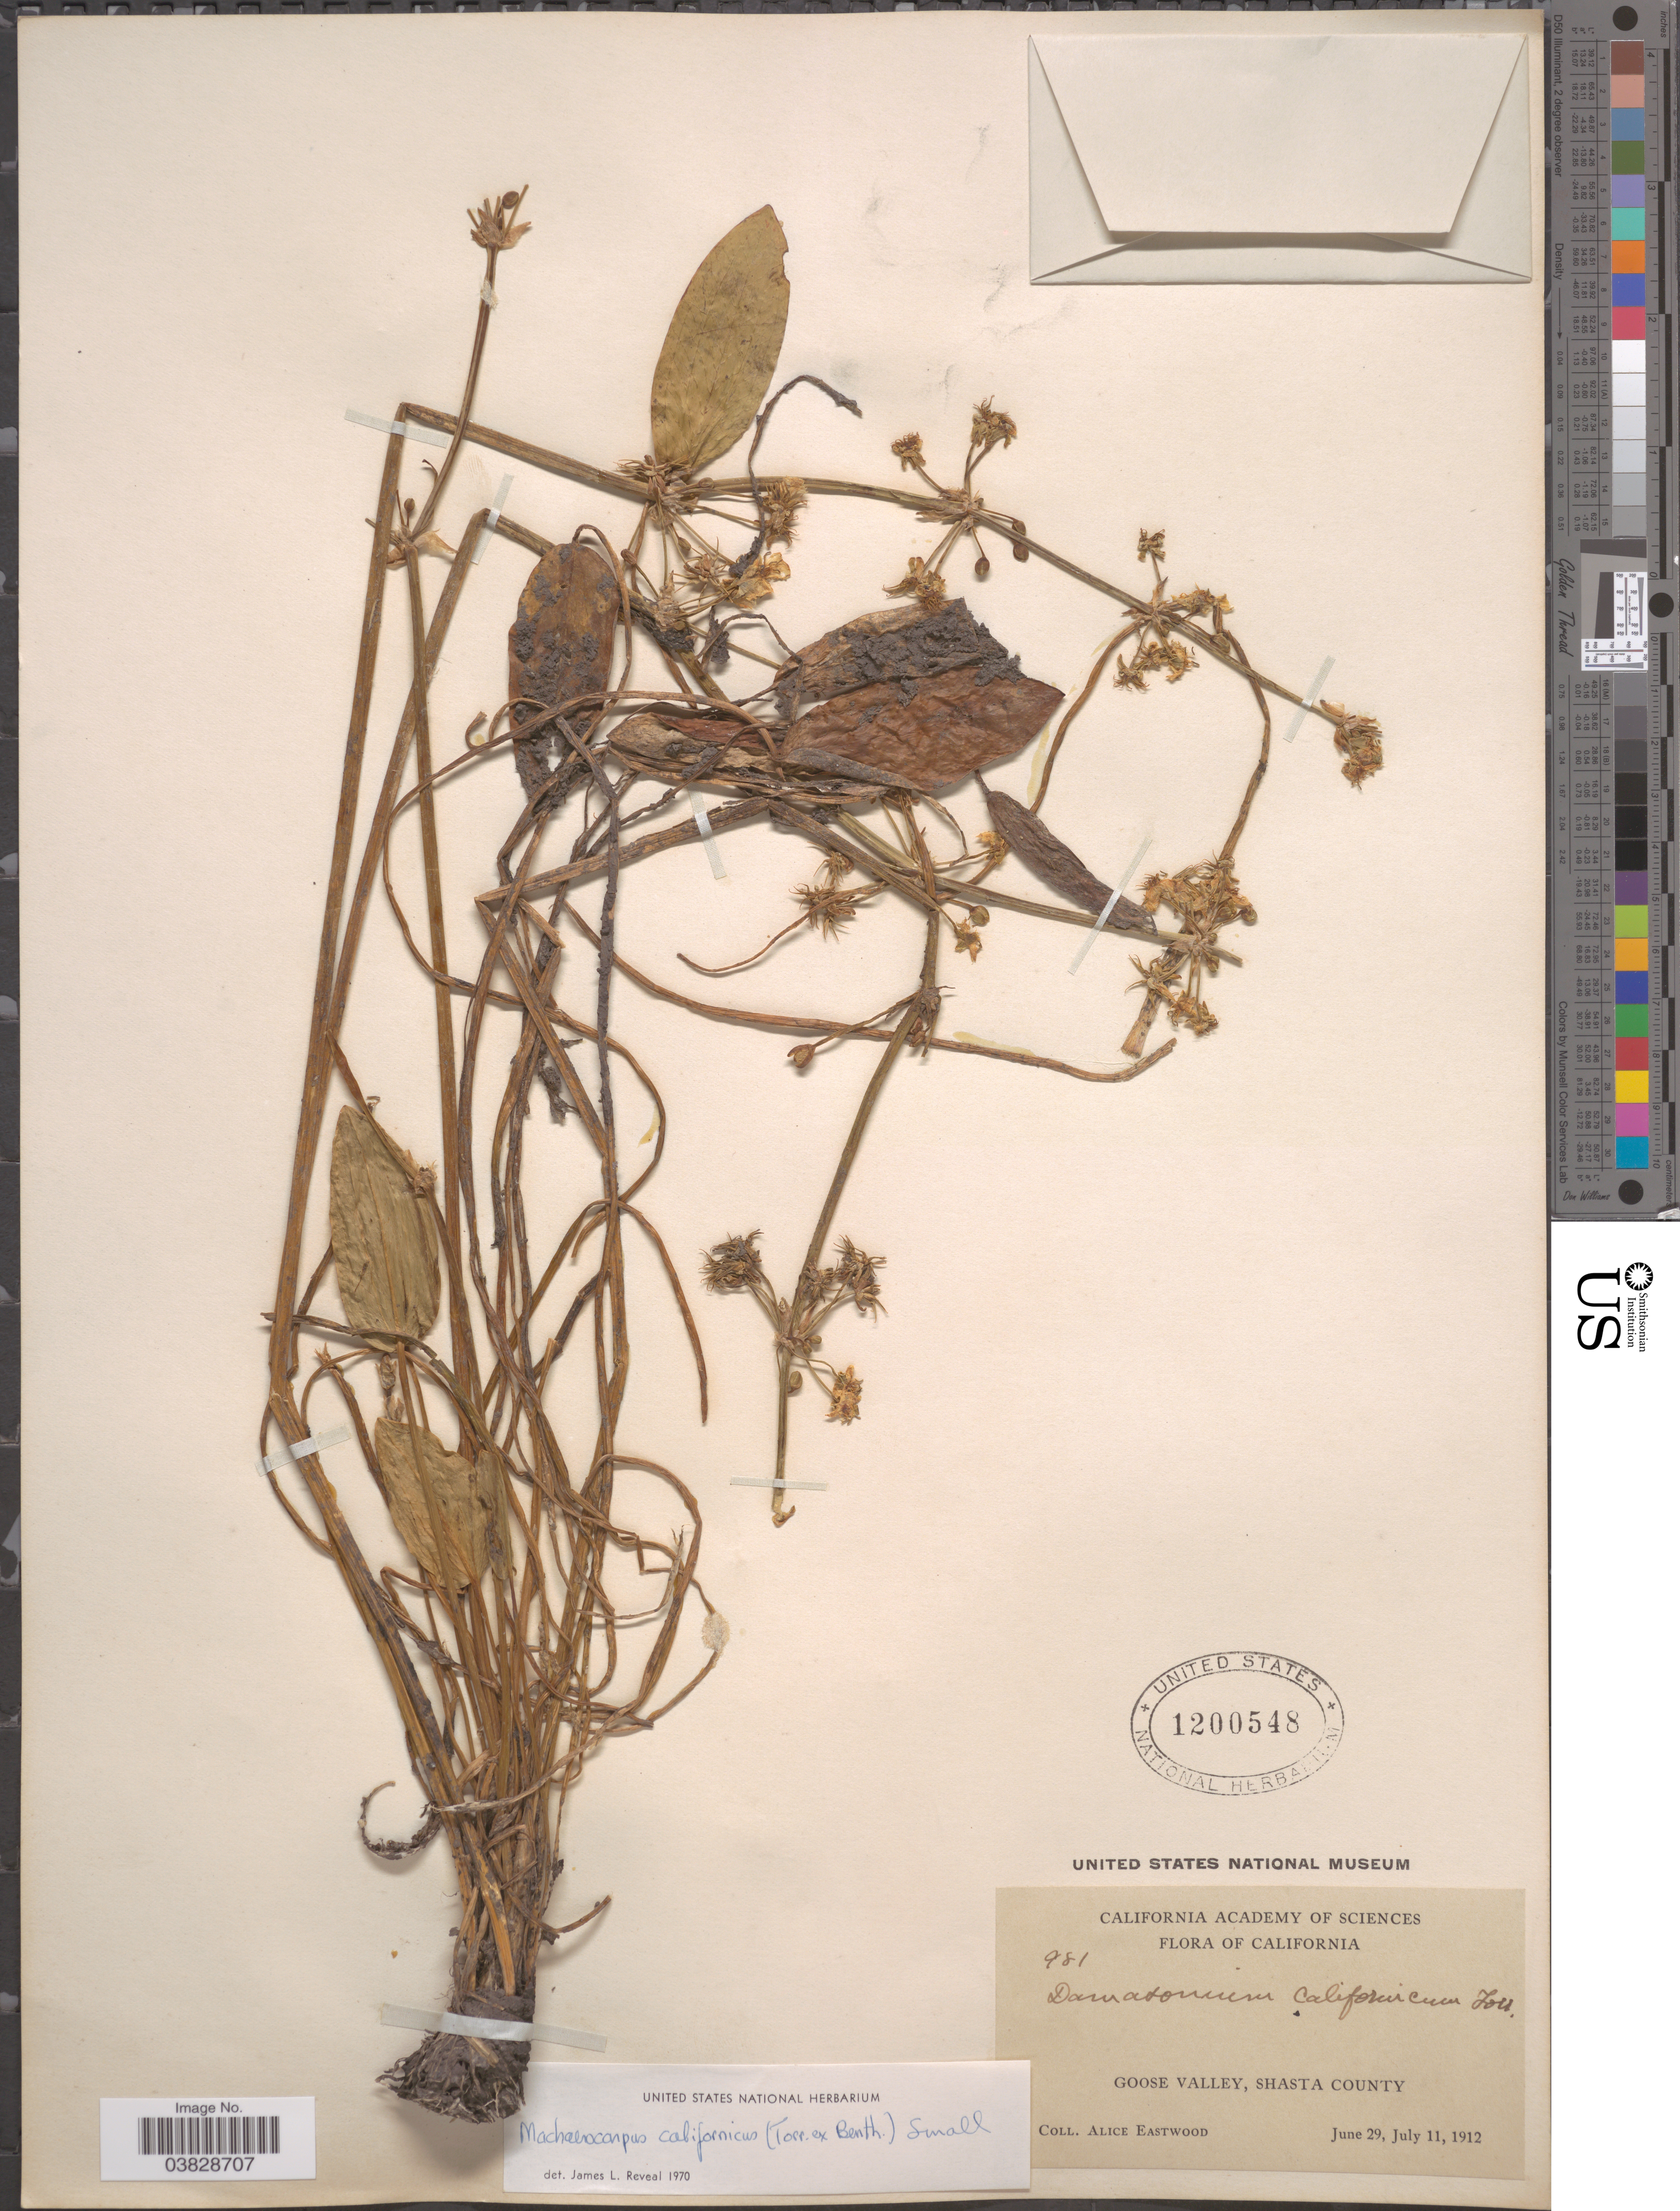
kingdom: Plantae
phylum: Tracheophyta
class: Liliopsida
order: Alismatales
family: Alismataceae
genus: Damasonium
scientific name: Damasonium californicum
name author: Torr.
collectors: A. Eastwood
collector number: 981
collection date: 1912-06-29/1912-07-11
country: United States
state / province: California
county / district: Shasta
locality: Goose Valley, Shasta County.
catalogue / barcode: US 1200548